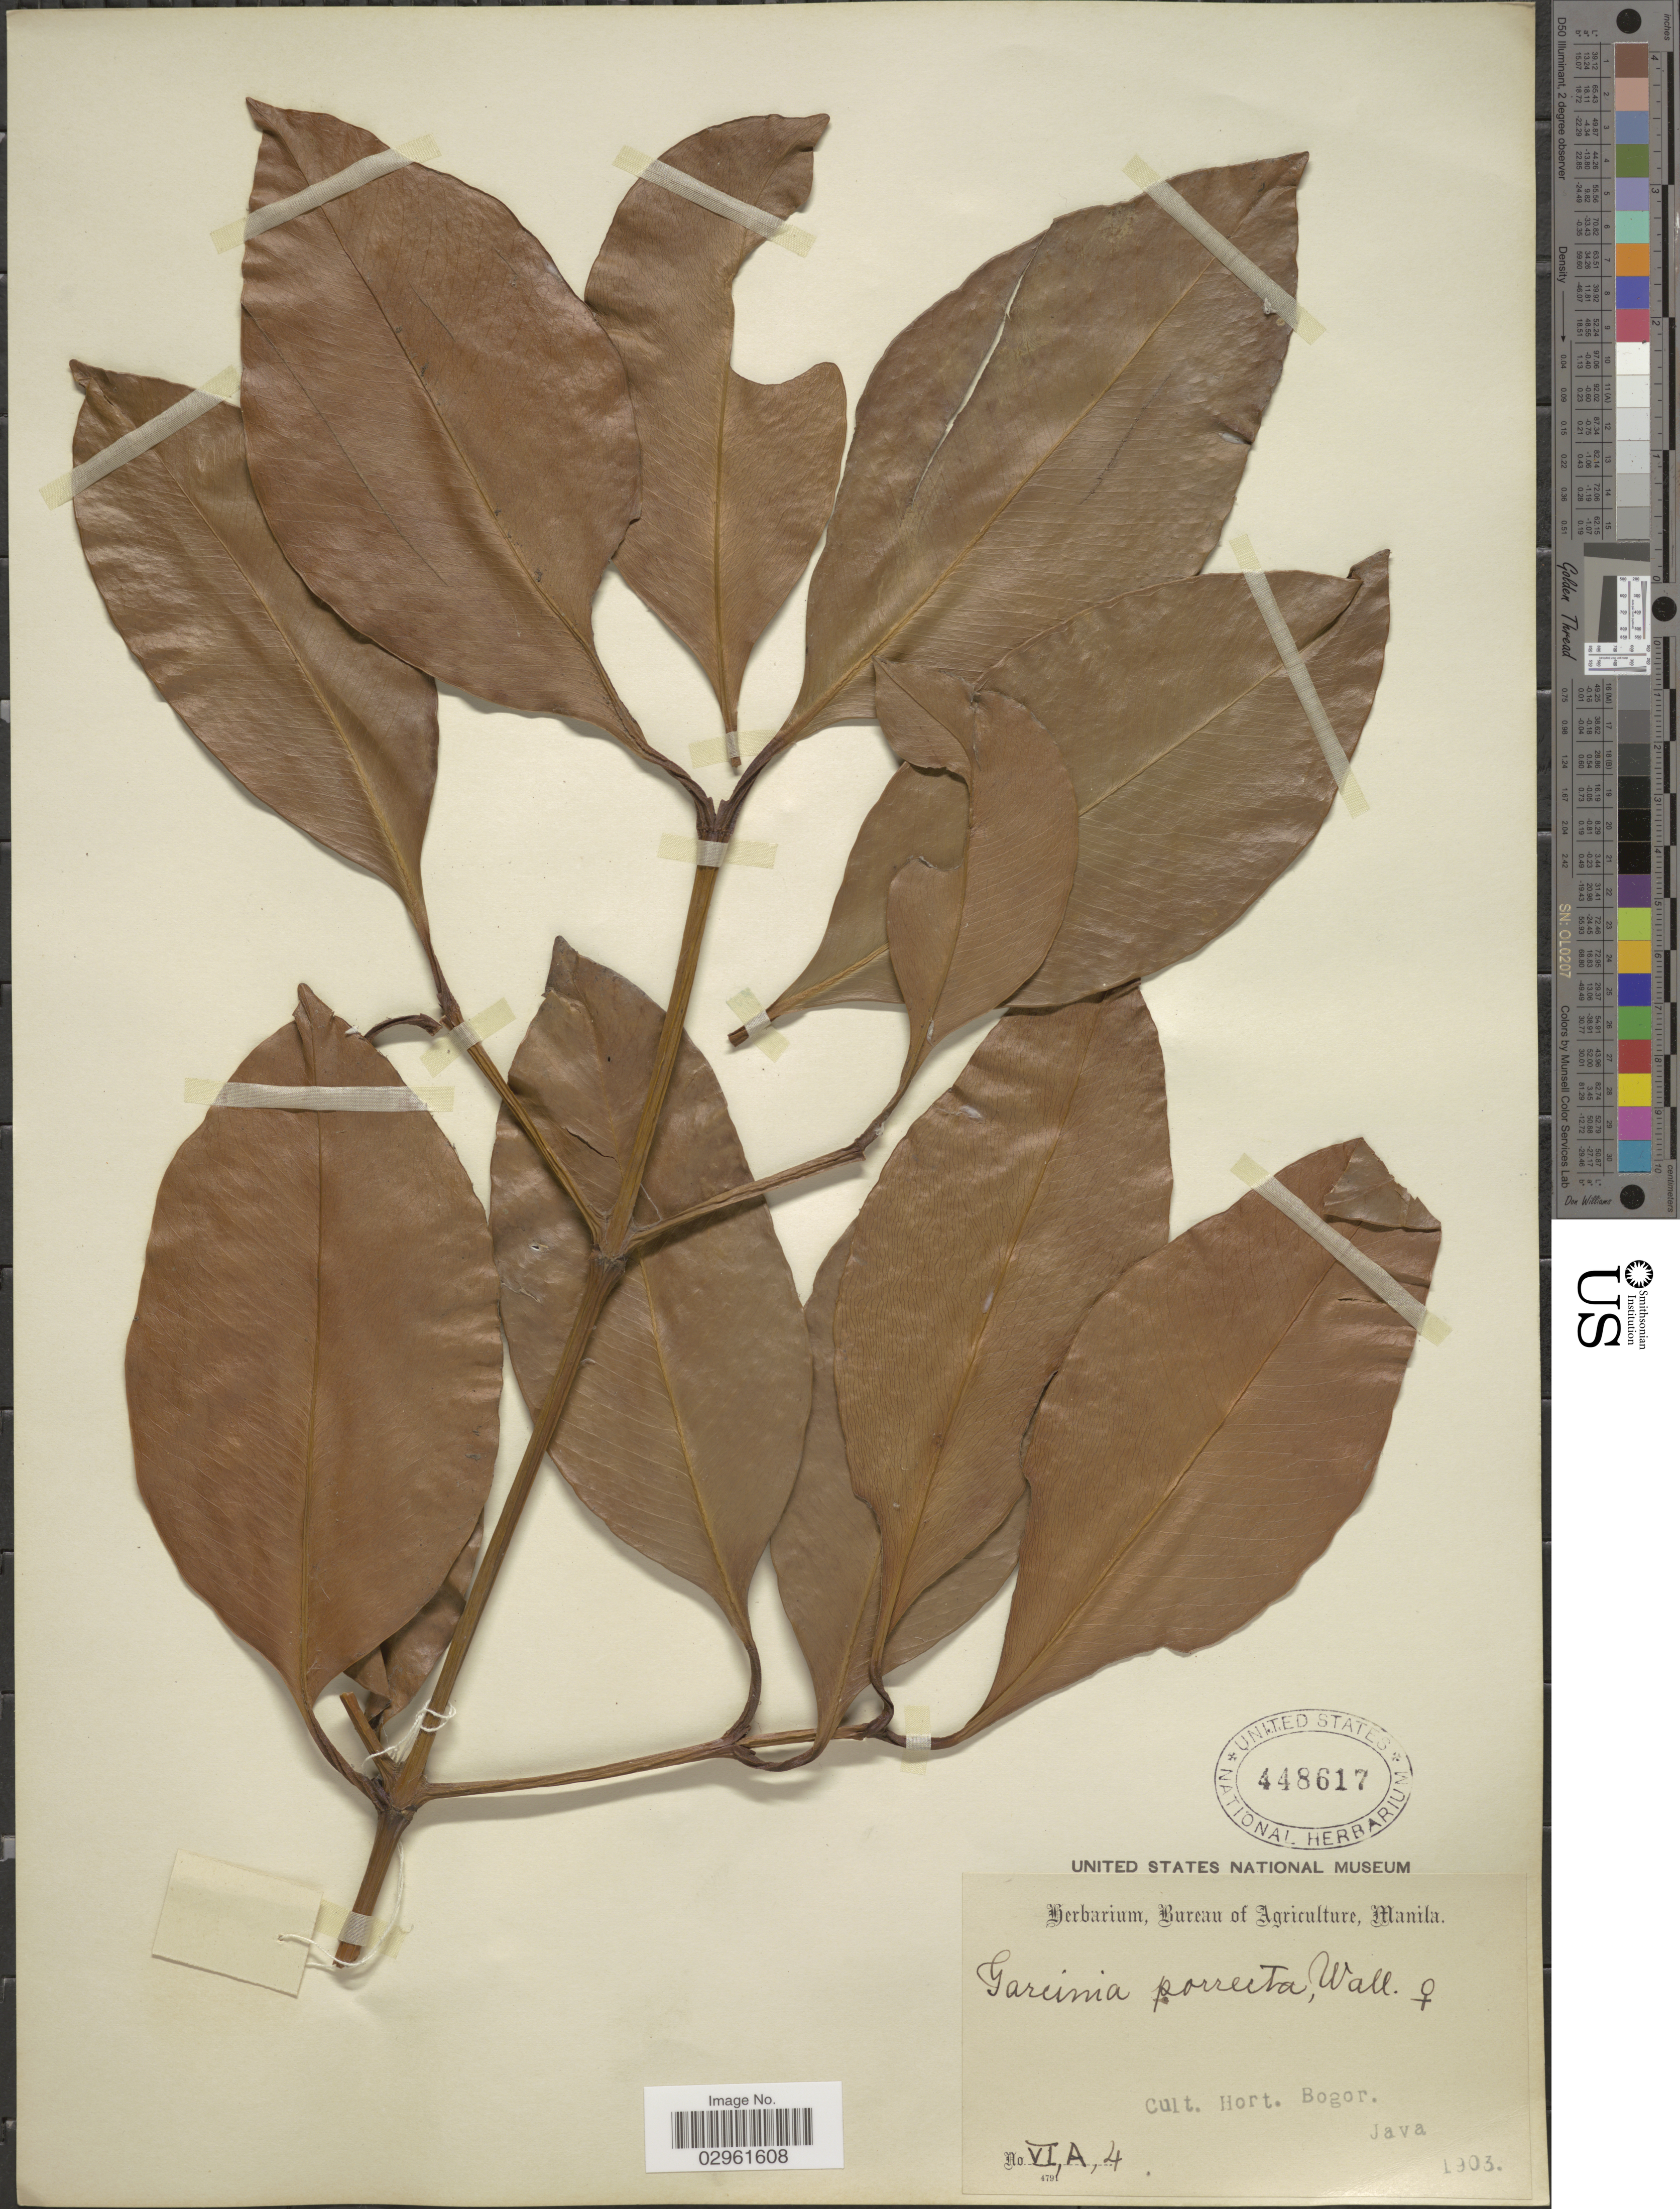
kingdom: Plantae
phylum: Tracheophyta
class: Magnoliopsida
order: Malpighiales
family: Clusiaceae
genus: Garcinia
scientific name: Garcinia porrecta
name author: Laness.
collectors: Ex herb. Bureau of Agriculture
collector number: VI, A, 4?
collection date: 1903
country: Indonesia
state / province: Java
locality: Hort. Bogor.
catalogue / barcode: US 448617